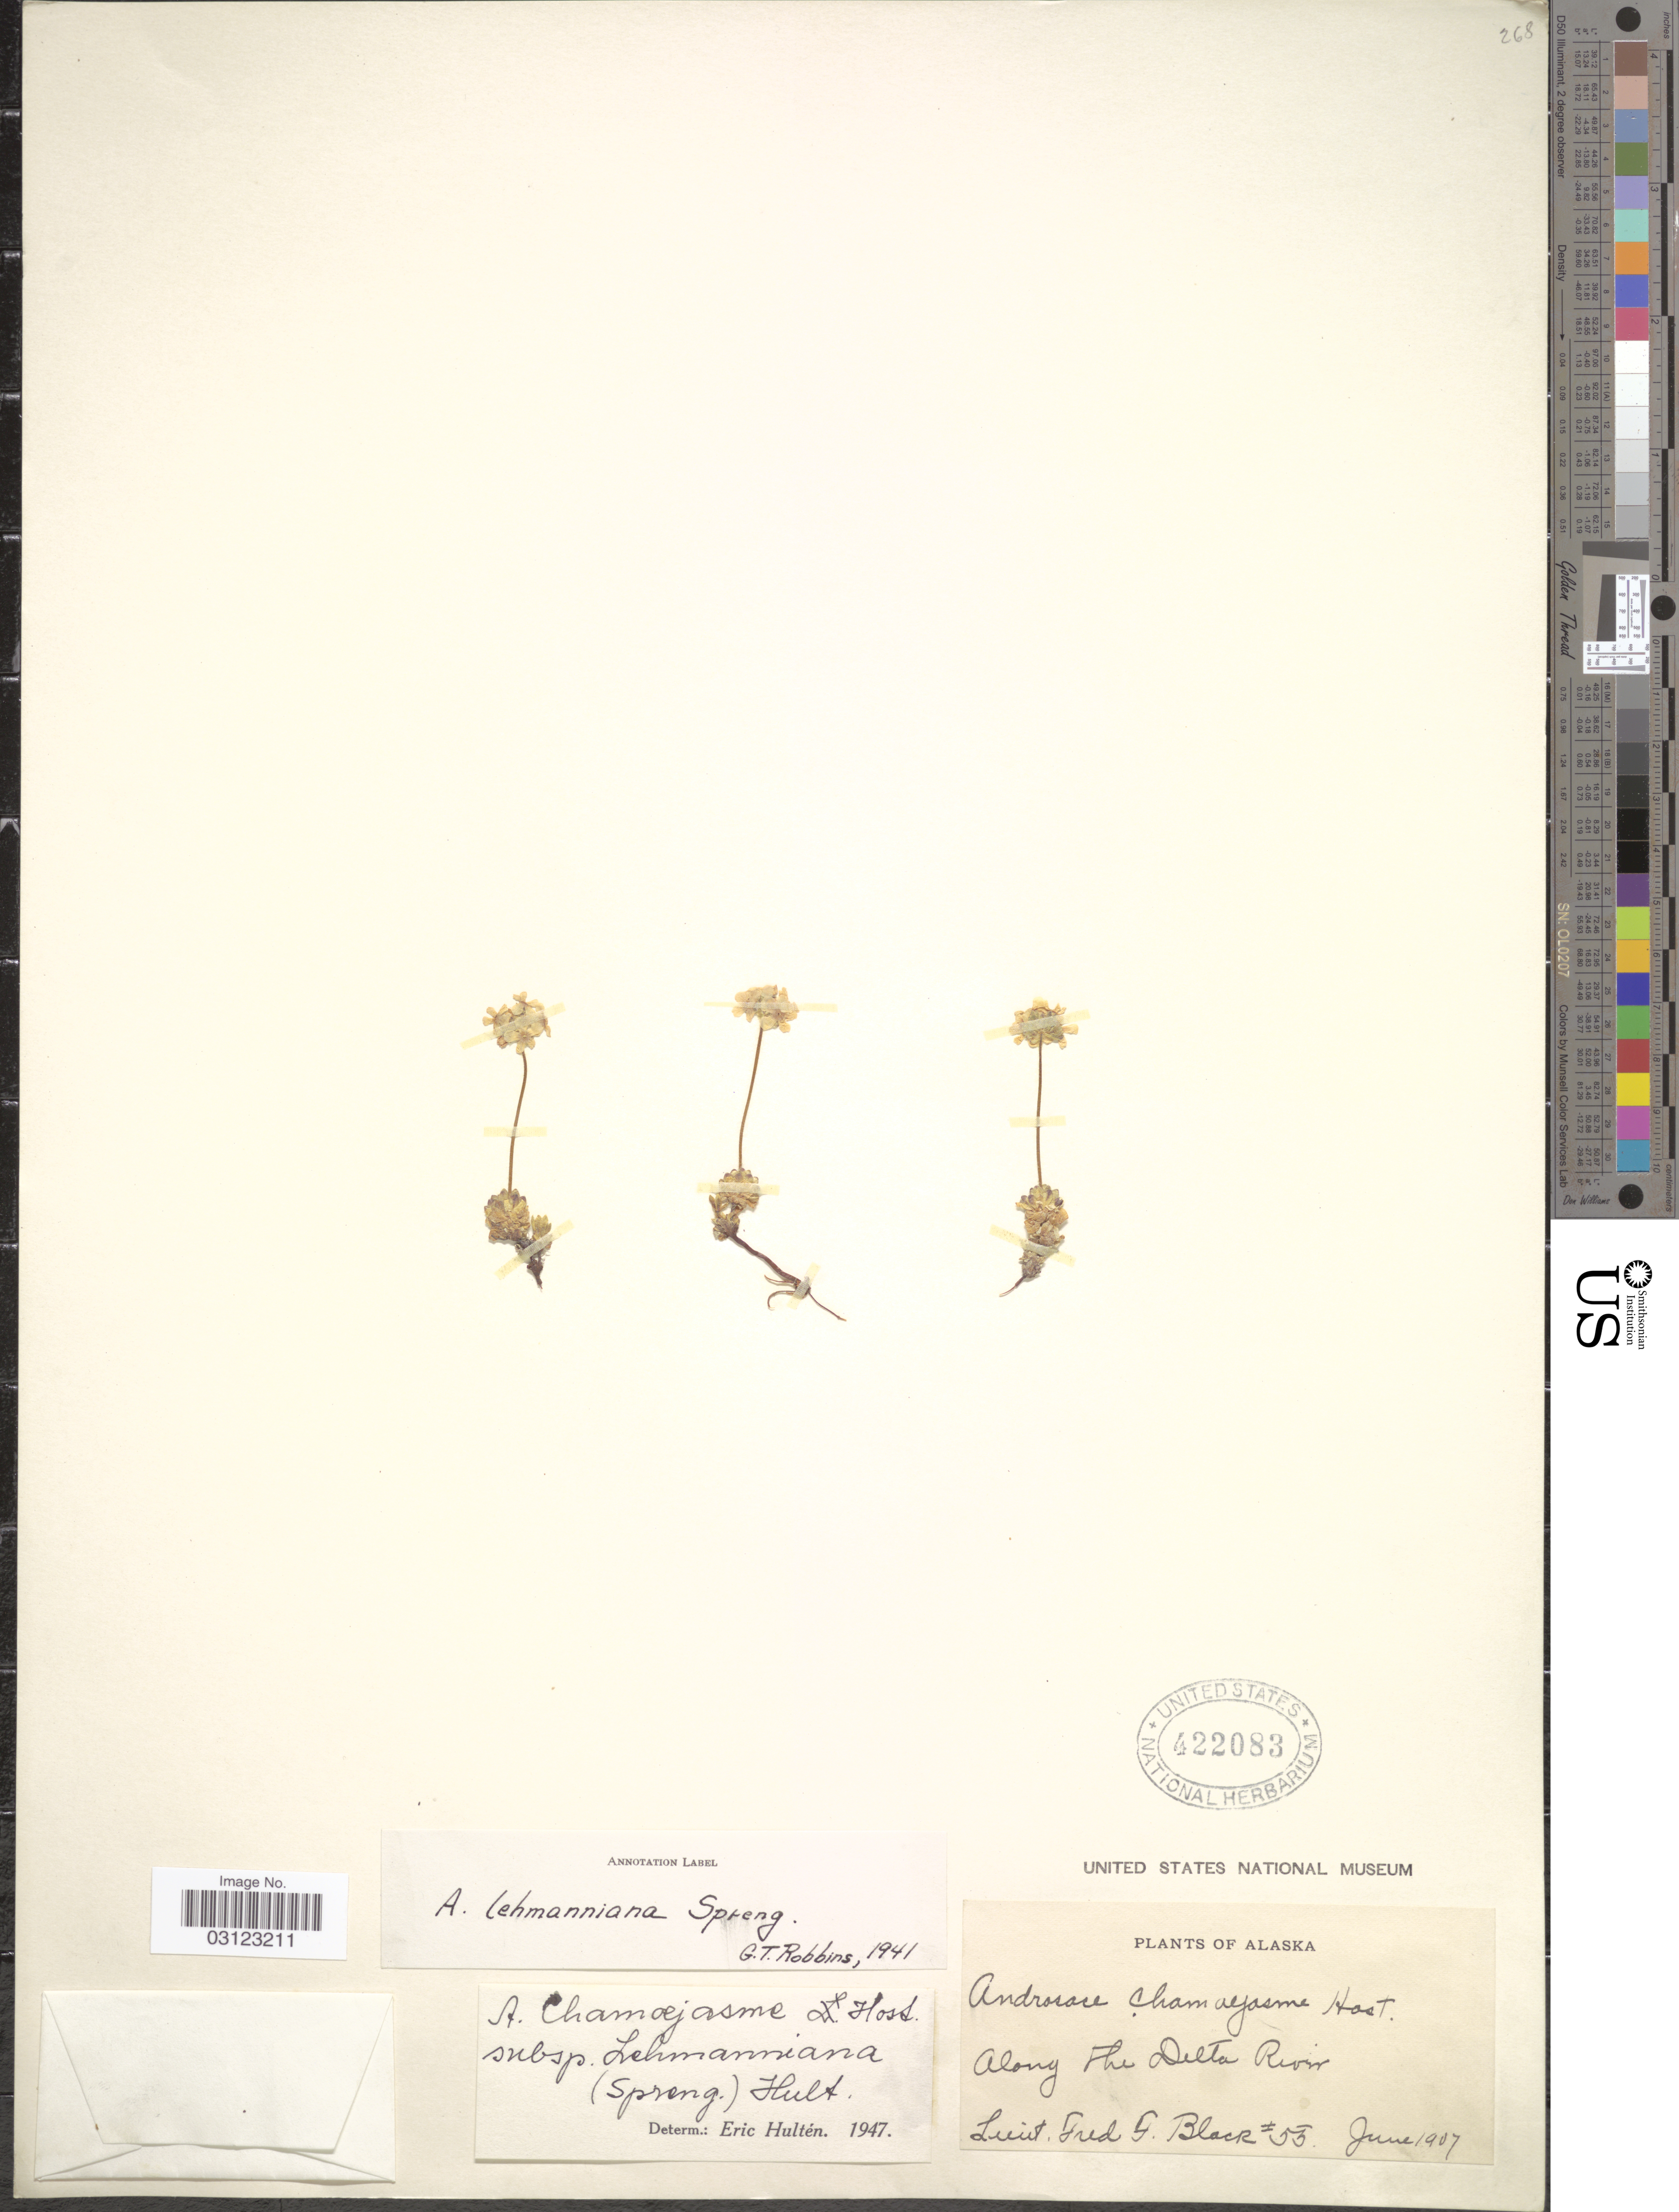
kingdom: Plantae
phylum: Tracheophyta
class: Magnoliopsida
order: Ericales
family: Primulaceae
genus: Androsace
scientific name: Androsace chamaejasme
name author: Wulfen ex Host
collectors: F. Black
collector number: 55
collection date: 1907-06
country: United States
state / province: Alaska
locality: Along The Delta River.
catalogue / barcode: US 422083